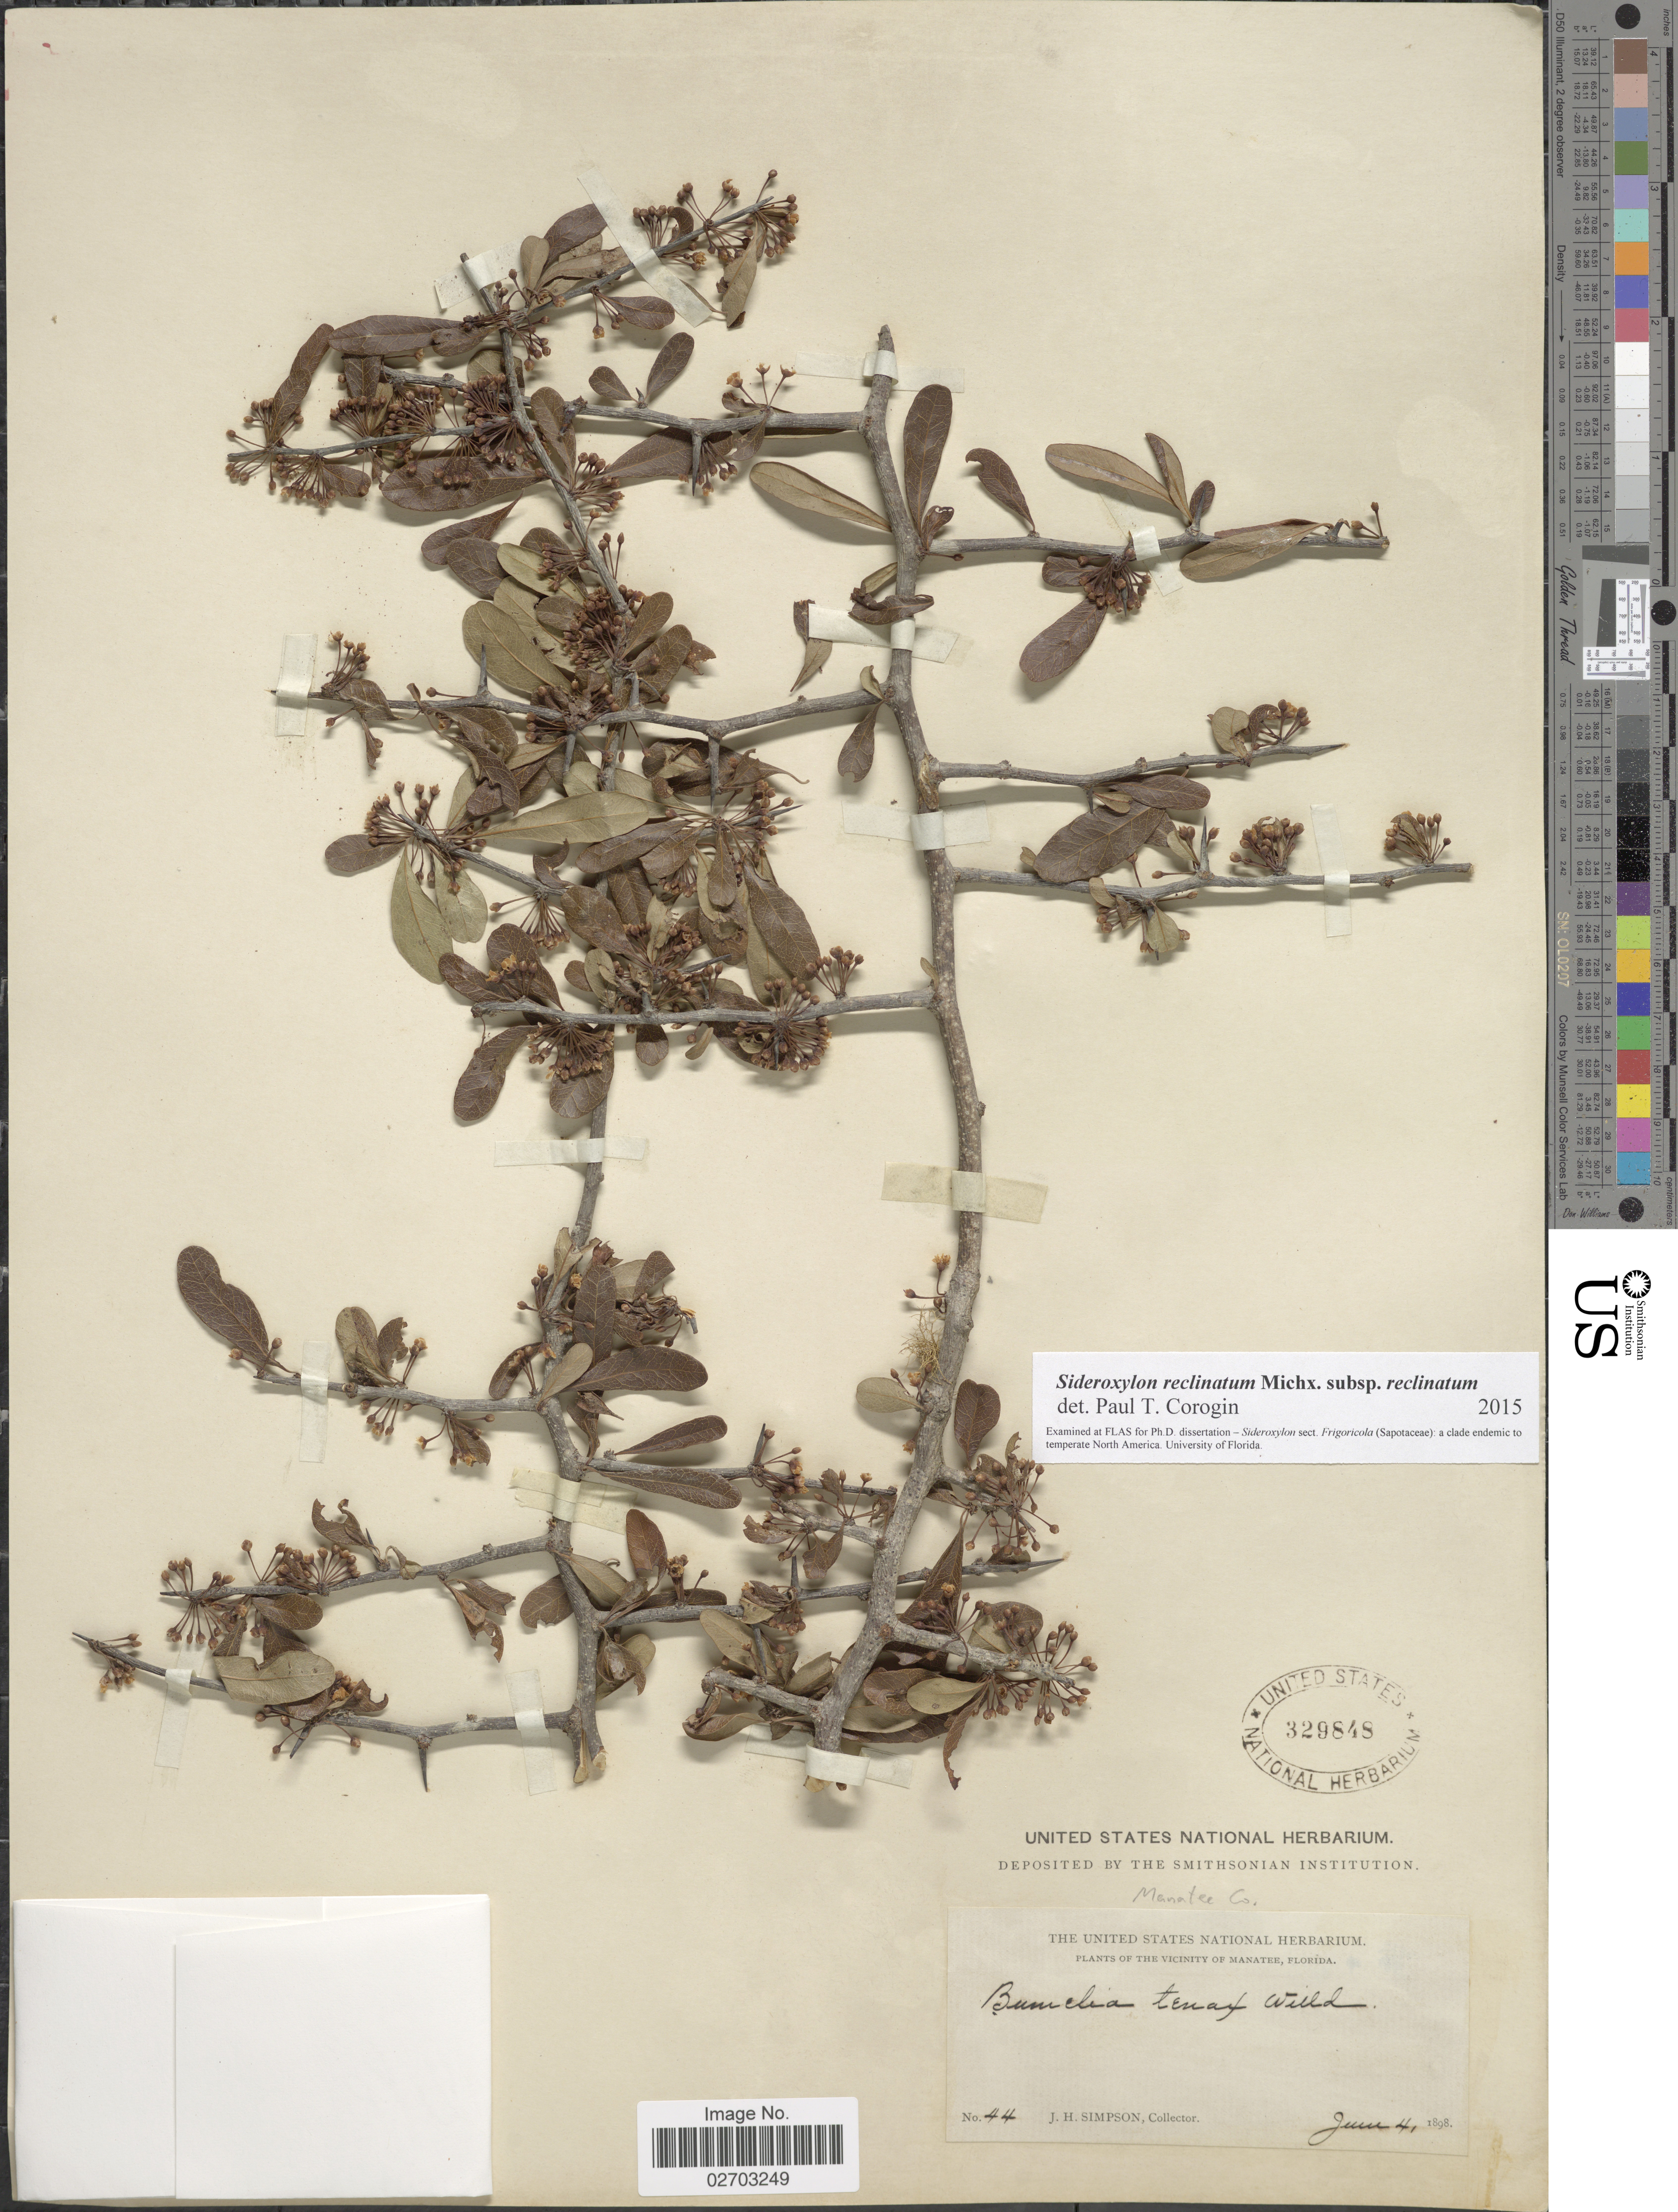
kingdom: Plantae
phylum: Tracheophyta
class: Magnoliopsida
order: Ericales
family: Sapotaceae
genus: Sideroxylon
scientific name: Sideroxylon reclinatum Michx. subsp. reclinatum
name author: Michx.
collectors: J. H. Simpson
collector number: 44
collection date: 1898-06-04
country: United States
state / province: Florida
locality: Manatee, Manatee Co.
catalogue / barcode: US 329848